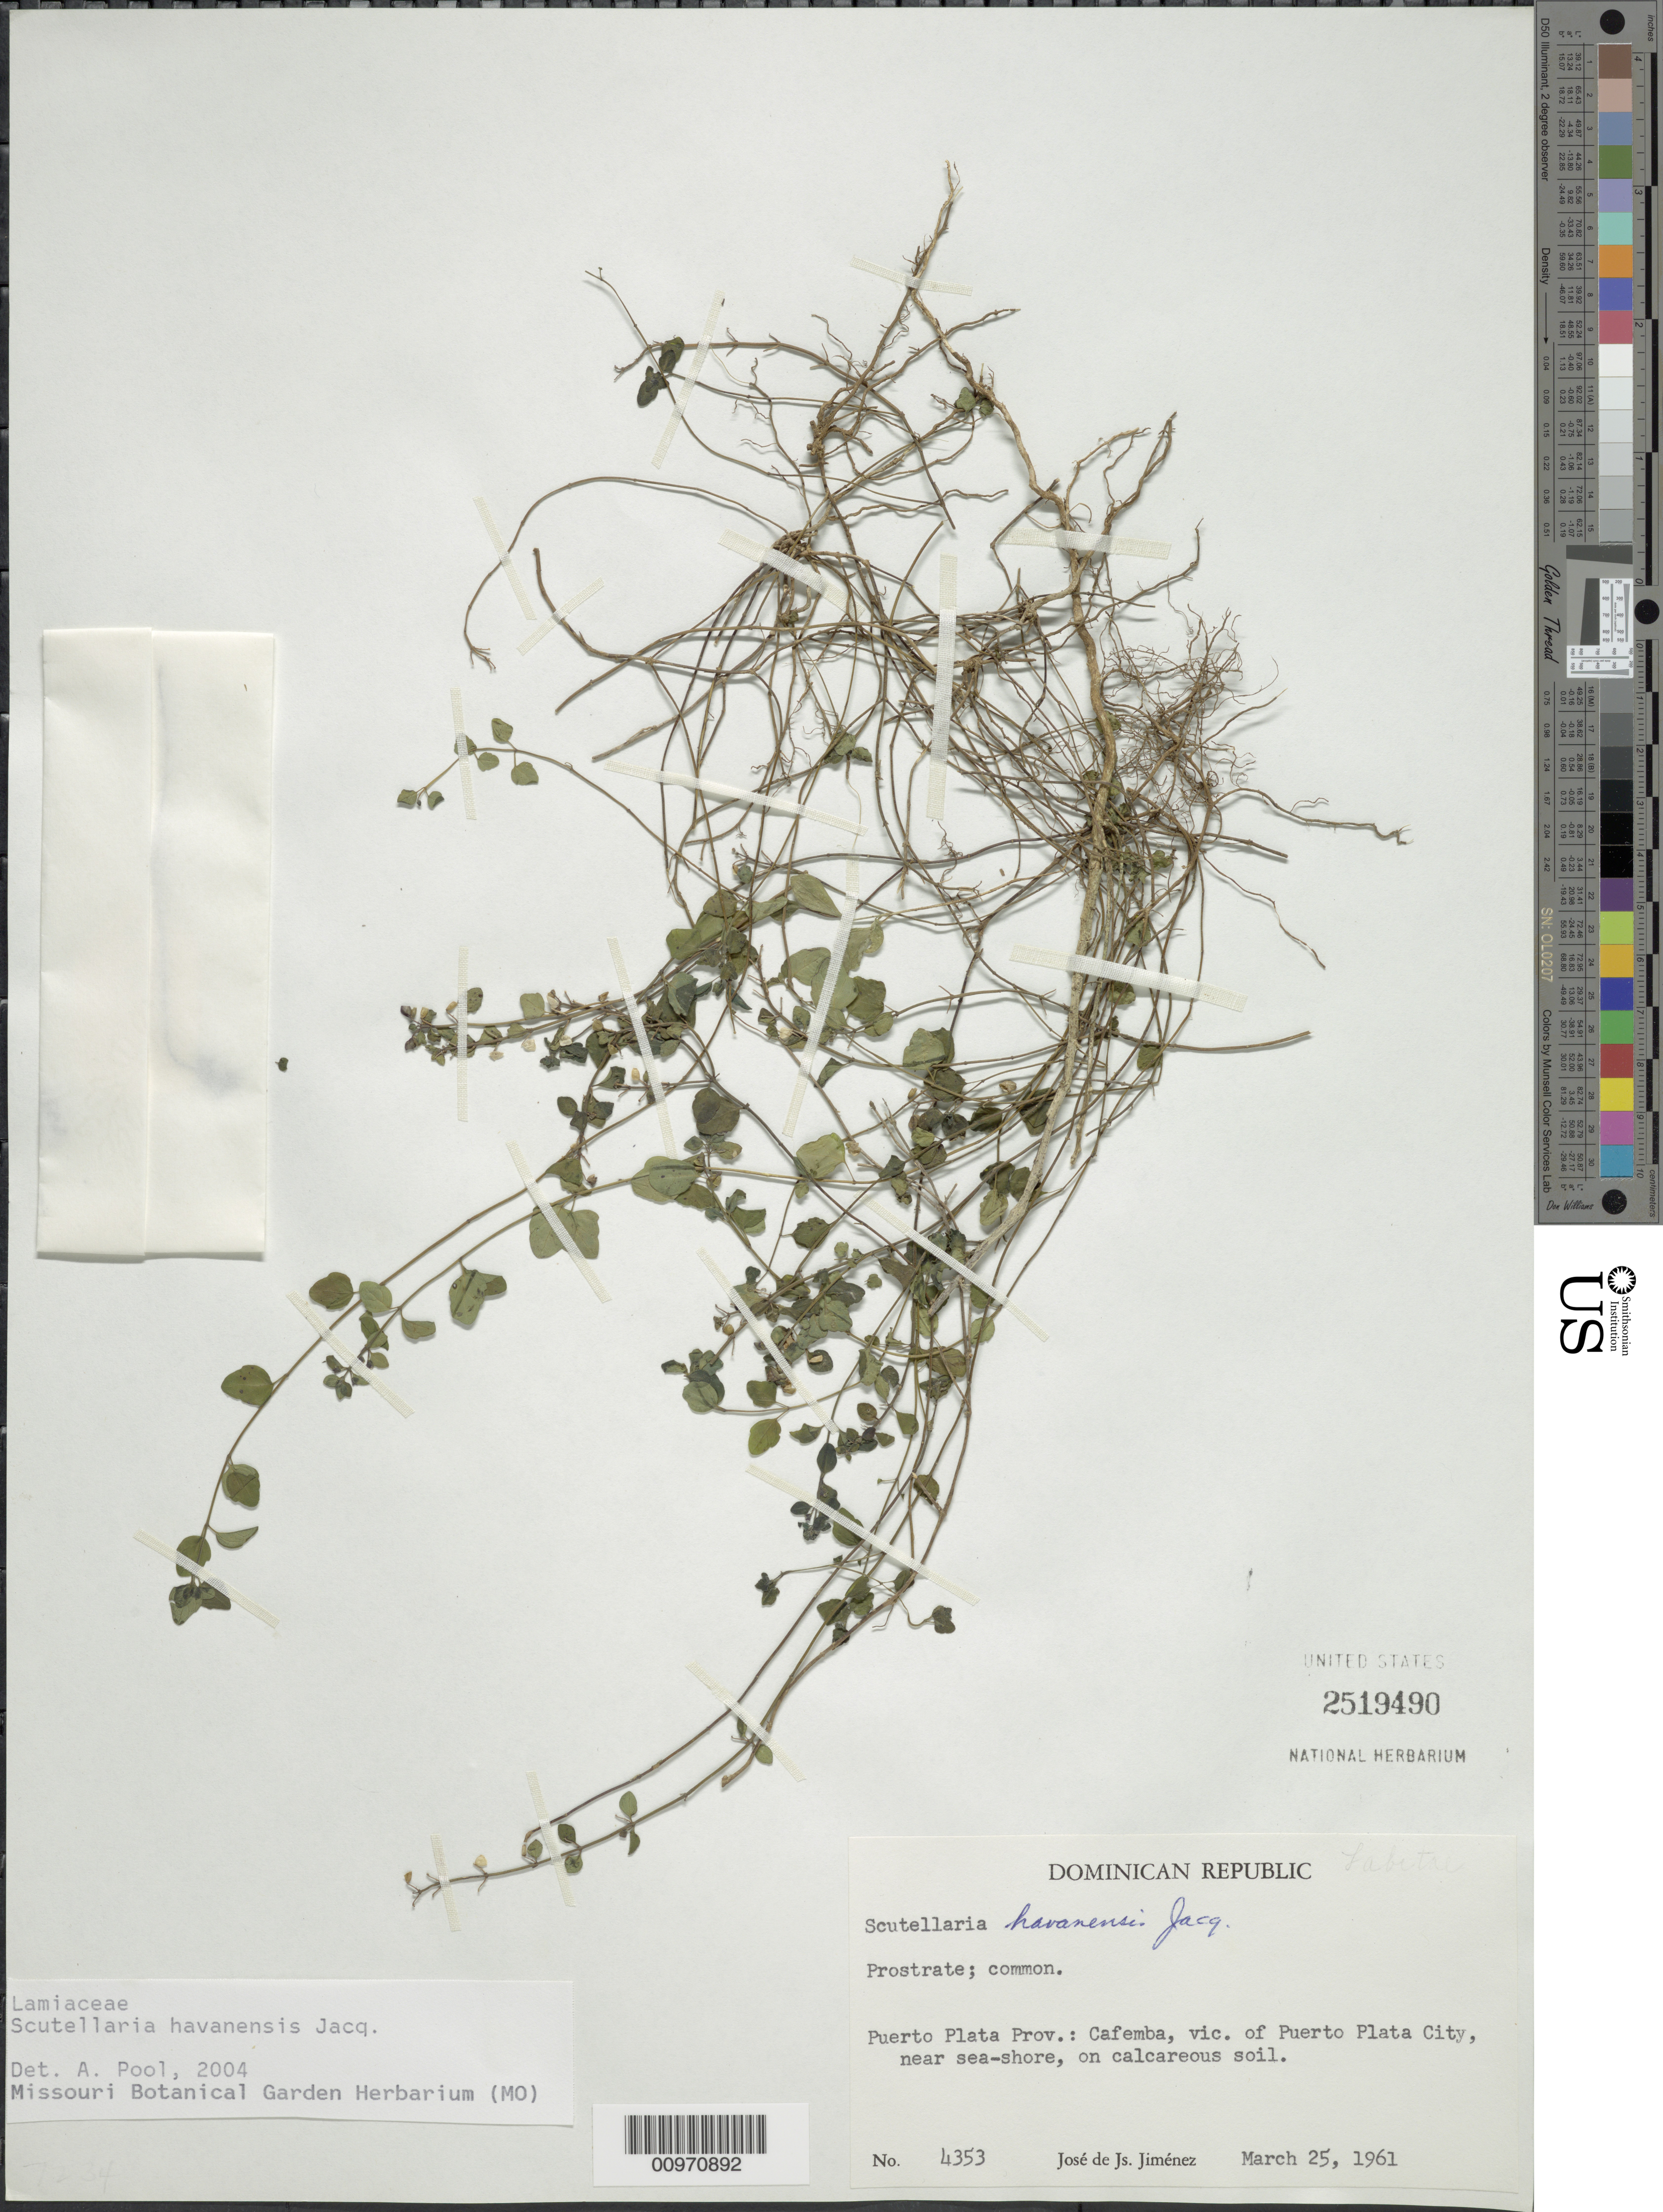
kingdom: Plantae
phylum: Tracheophyta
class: Magnoliopsida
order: Lamiales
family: Lamiaceae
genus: Scutellaria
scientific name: Scutellaria havanensis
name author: Jacq.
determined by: Pool, A., (MO), Missouri Botanical Garden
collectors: J. J. Jiménez Almonte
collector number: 4353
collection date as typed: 25 Mar 1961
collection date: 1961-03-25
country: Dominican Republic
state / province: Puerto Plata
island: Hispaniola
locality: Cafemba, vic. of Puerto Plata City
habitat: Near seashore, on calcareous soil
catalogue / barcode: US 2519490